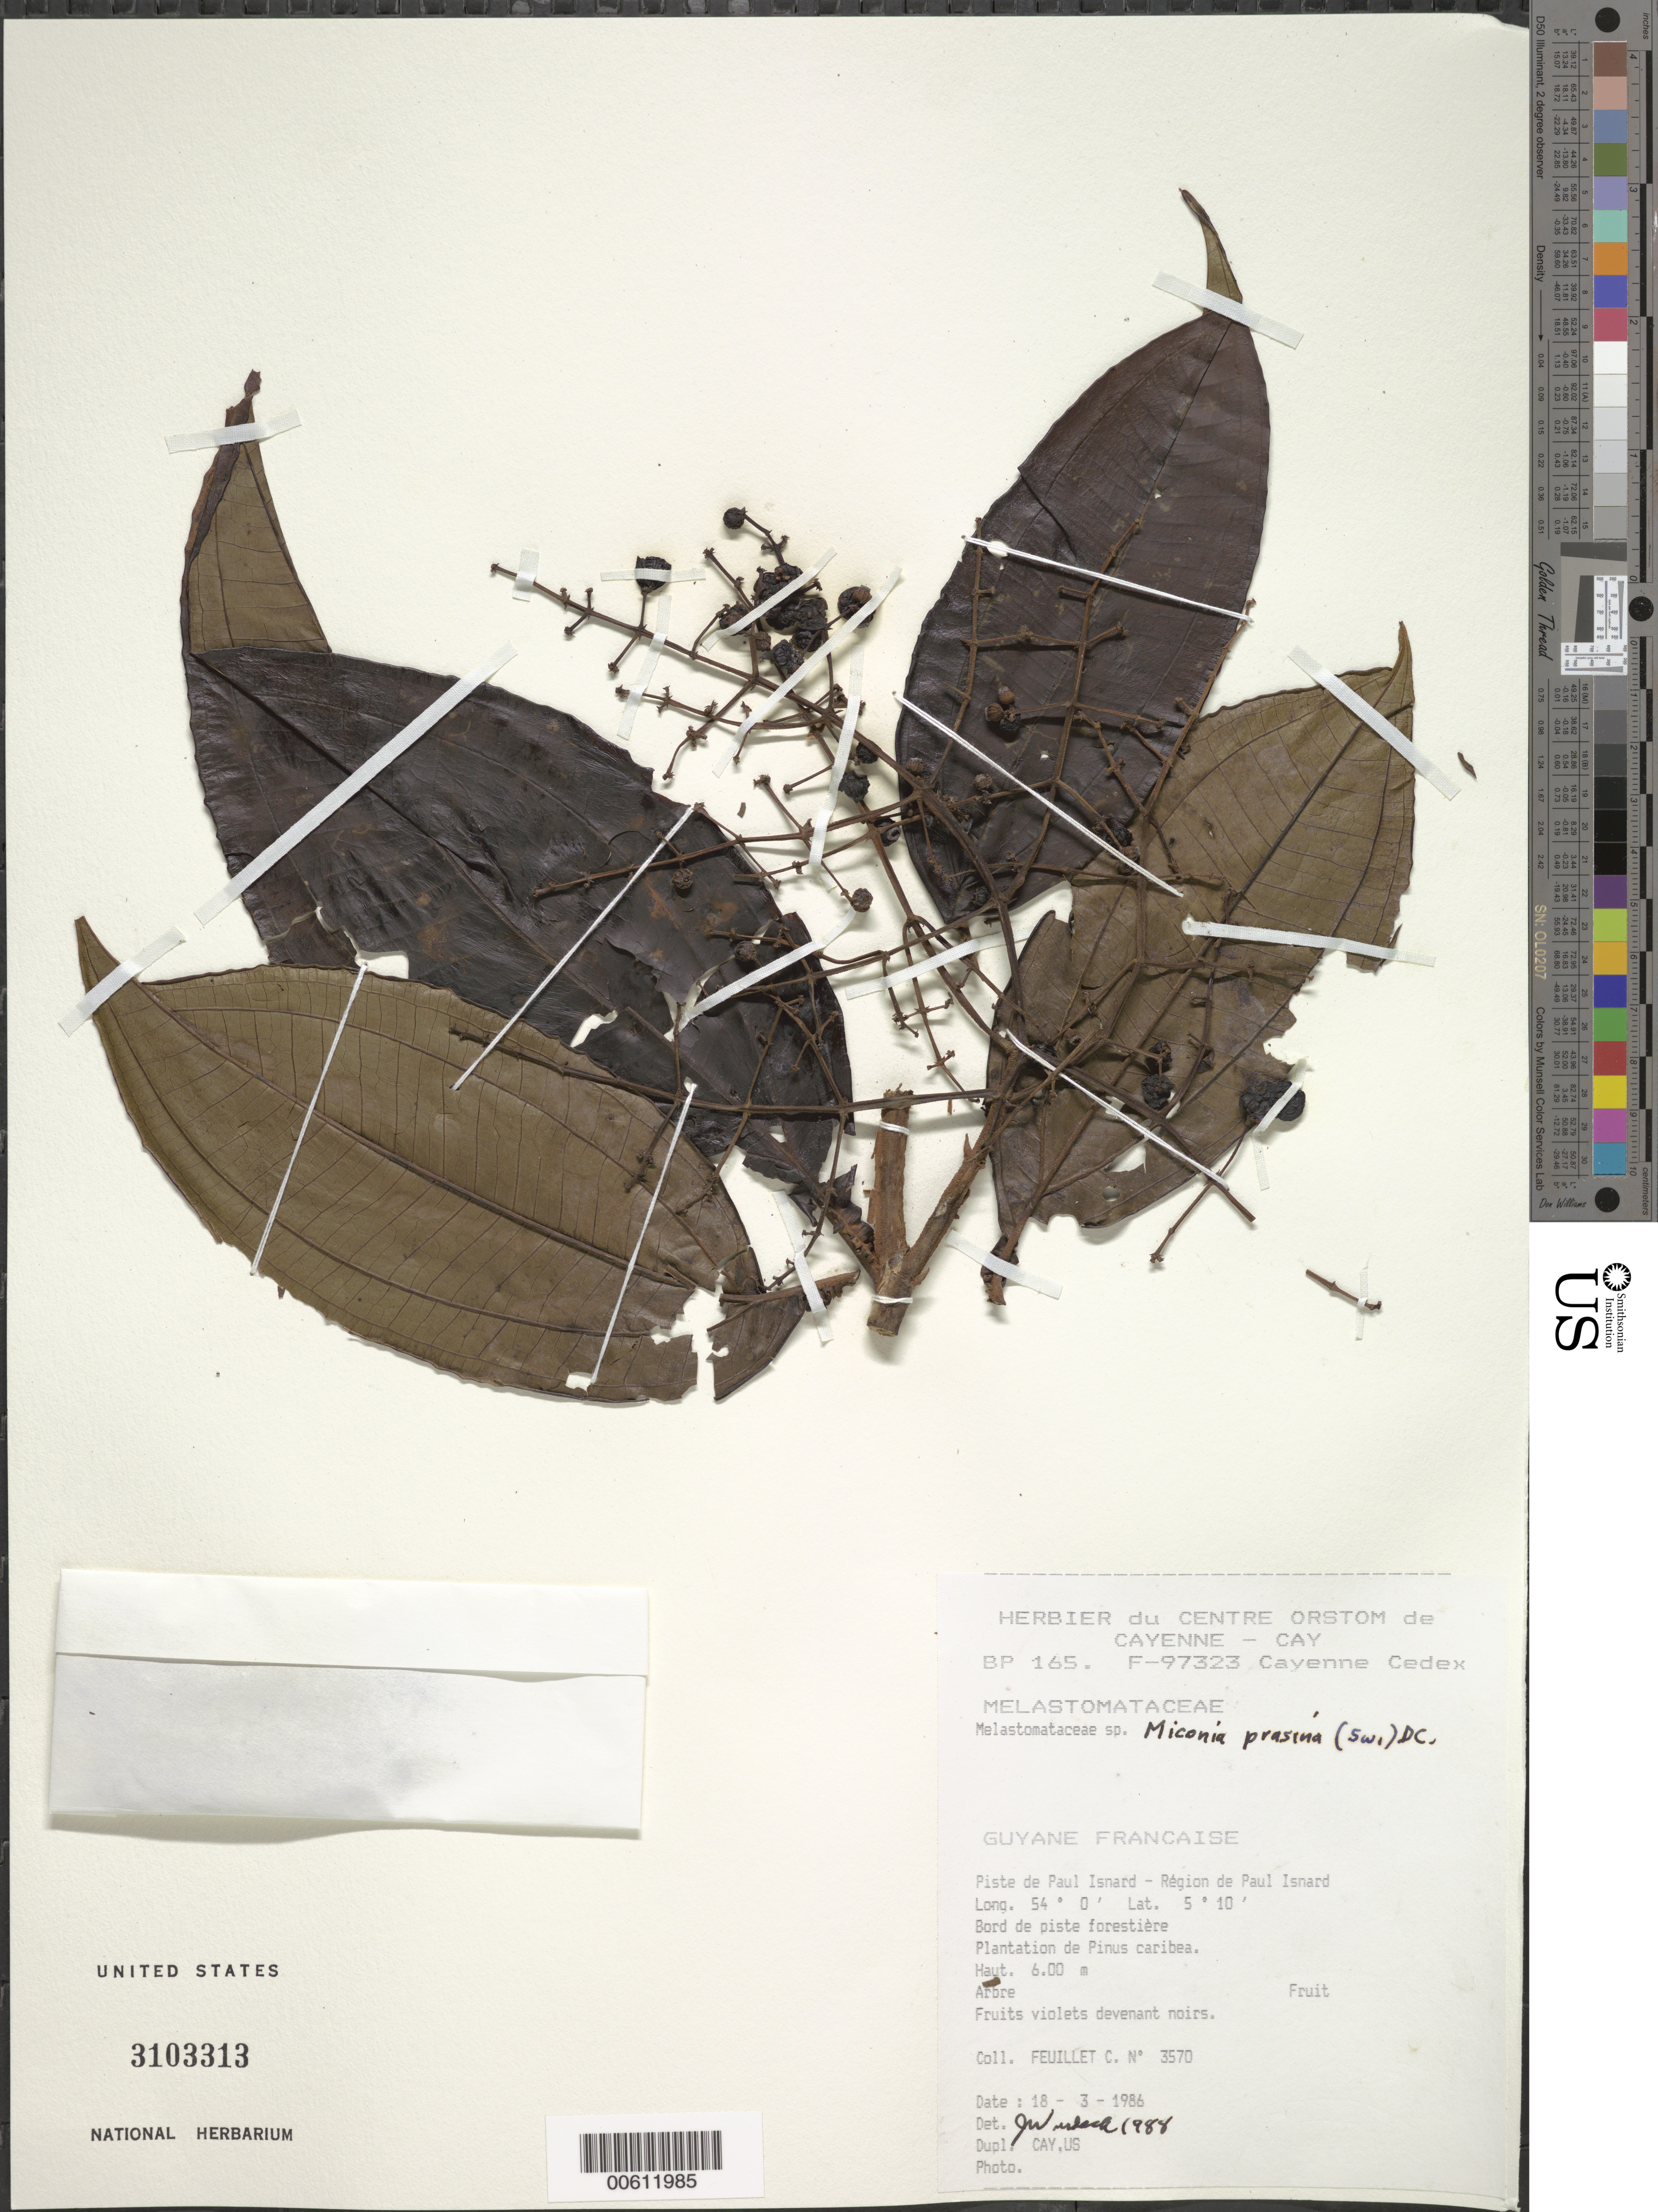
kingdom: Plantae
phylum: Tracheophyta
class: Magnoliopsida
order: Myrtales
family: Melastomataceae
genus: Miconia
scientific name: Miconia prasina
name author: (Sw.) DC.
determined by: Wurdack, John J., (US), US (UNITED STATES)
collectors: C. Feuillet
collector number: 3570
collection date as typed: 18-Mar-86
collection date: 1986-03-18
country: French Guiana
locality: Région de Paul Isnard, Piste de Paul Isnard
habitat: Bord de piste forestiere. Plantation de Pinus caribea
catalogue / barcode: US 3103313